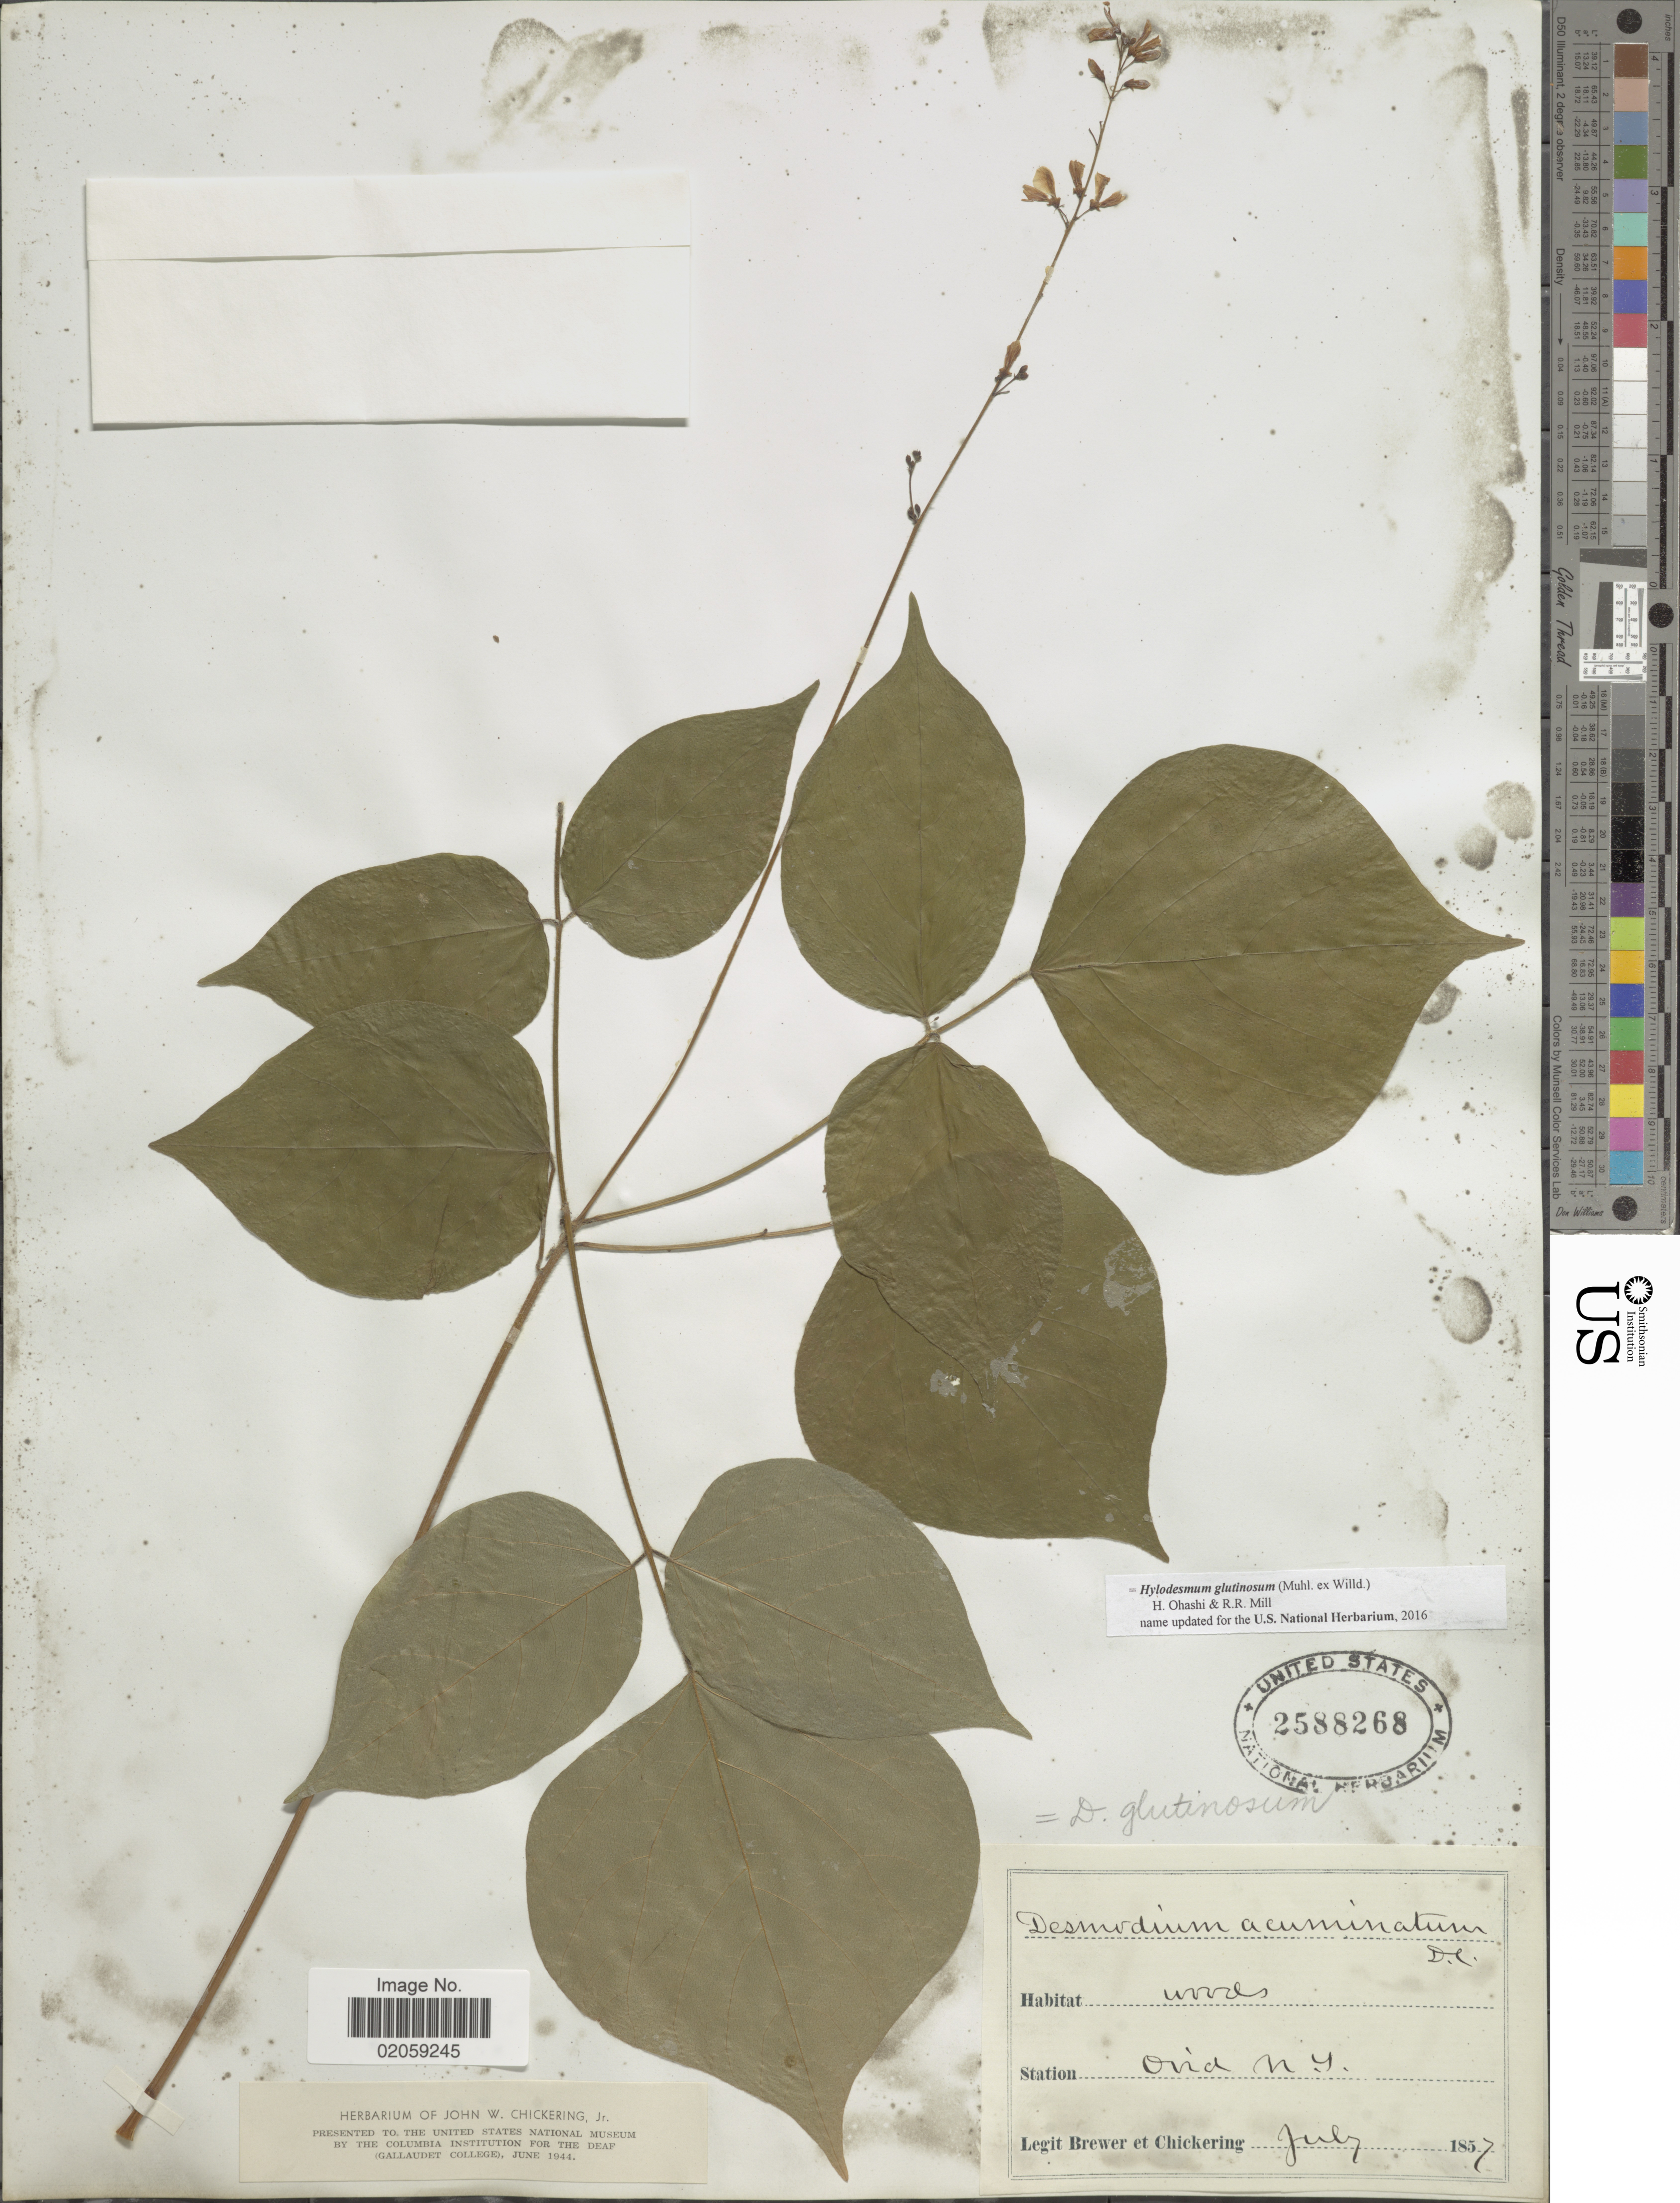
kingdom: Plantae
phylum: Tracheophyta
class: Magnoliopsida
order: Fabales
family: Fabaceae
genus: Hylodesmum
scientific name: Hylodesmum glutinosum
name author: (Muhl. ex Willd.) H. Ohashi & R.R. Mill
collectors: -. Brewer & -. Chickering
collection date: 1857-07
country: United States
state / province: New York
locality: Ovid, N.Y.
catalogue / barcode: US 2588268